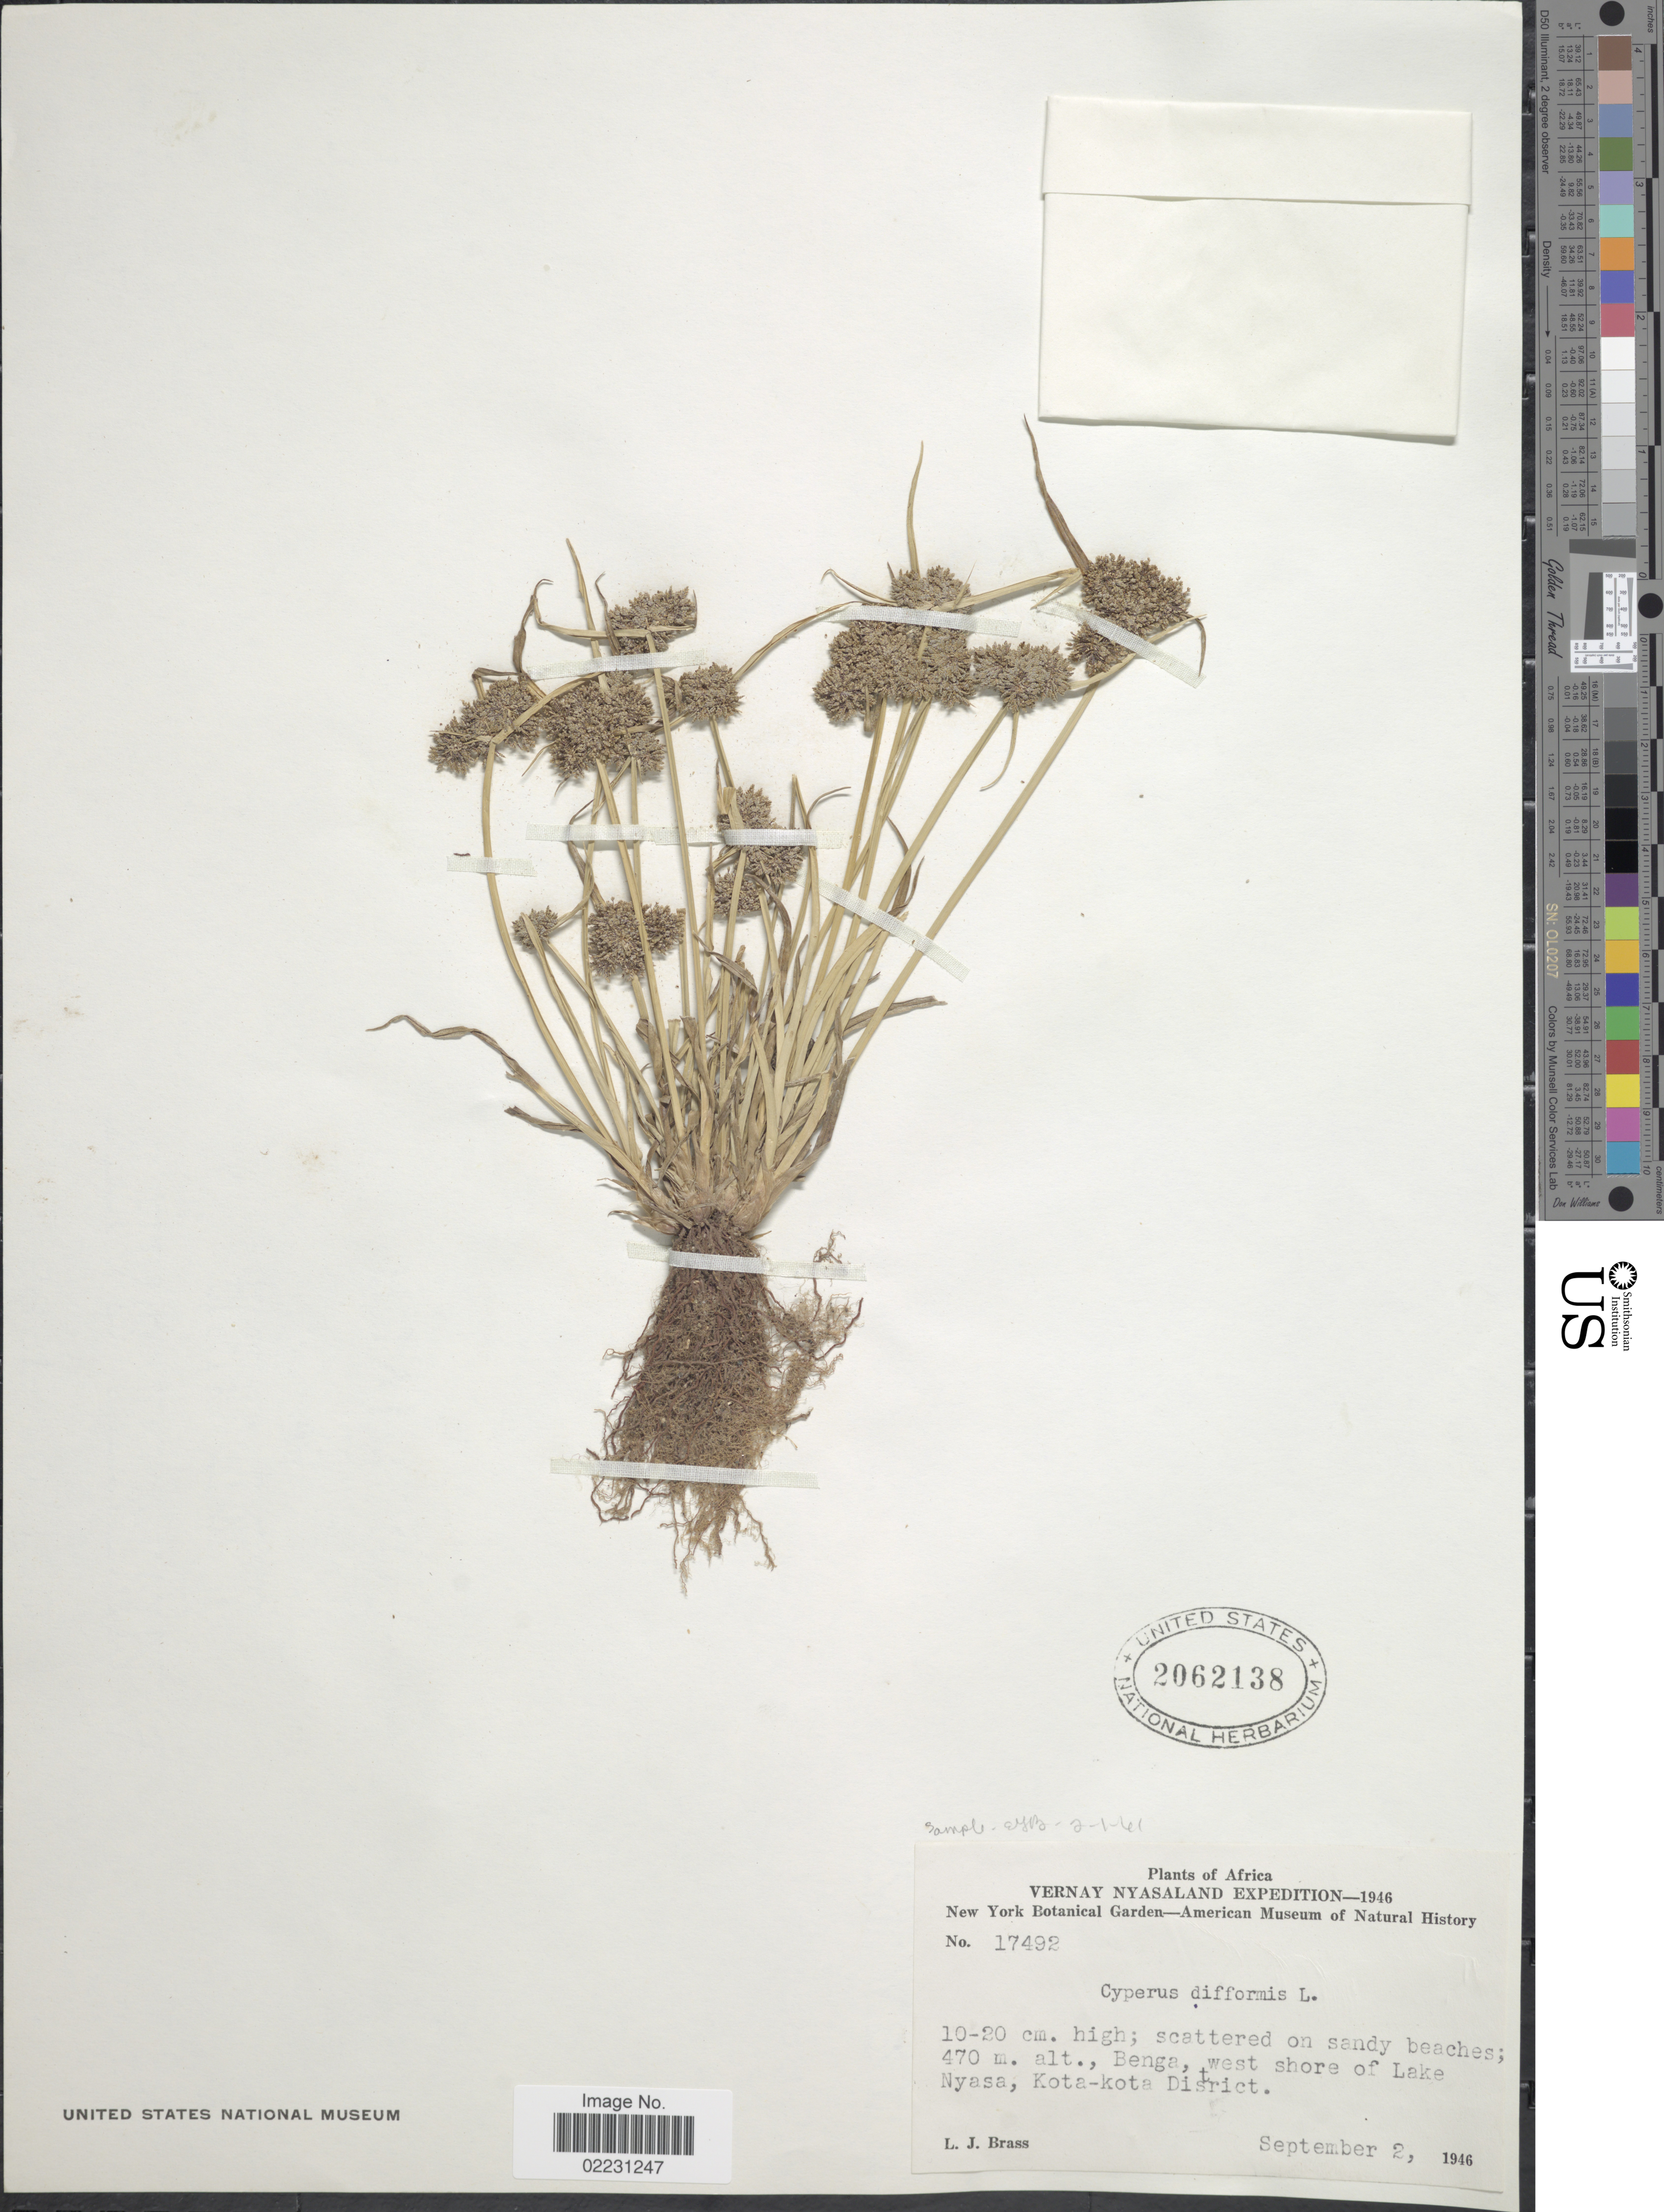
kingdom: Plantae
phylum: Tracheophyta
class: Liliopsida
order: Poales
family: Cyperaceae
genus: Cyperus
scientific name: Cyperus difformis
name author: L.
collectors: L. J. Brass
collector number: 17492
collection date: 1946-09-02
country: Malawi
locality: Africa. Vernay Nyasaland. Benga, west shore of Lake Nyasa, Kota-kota District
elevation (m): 470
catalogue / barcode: US 2062138